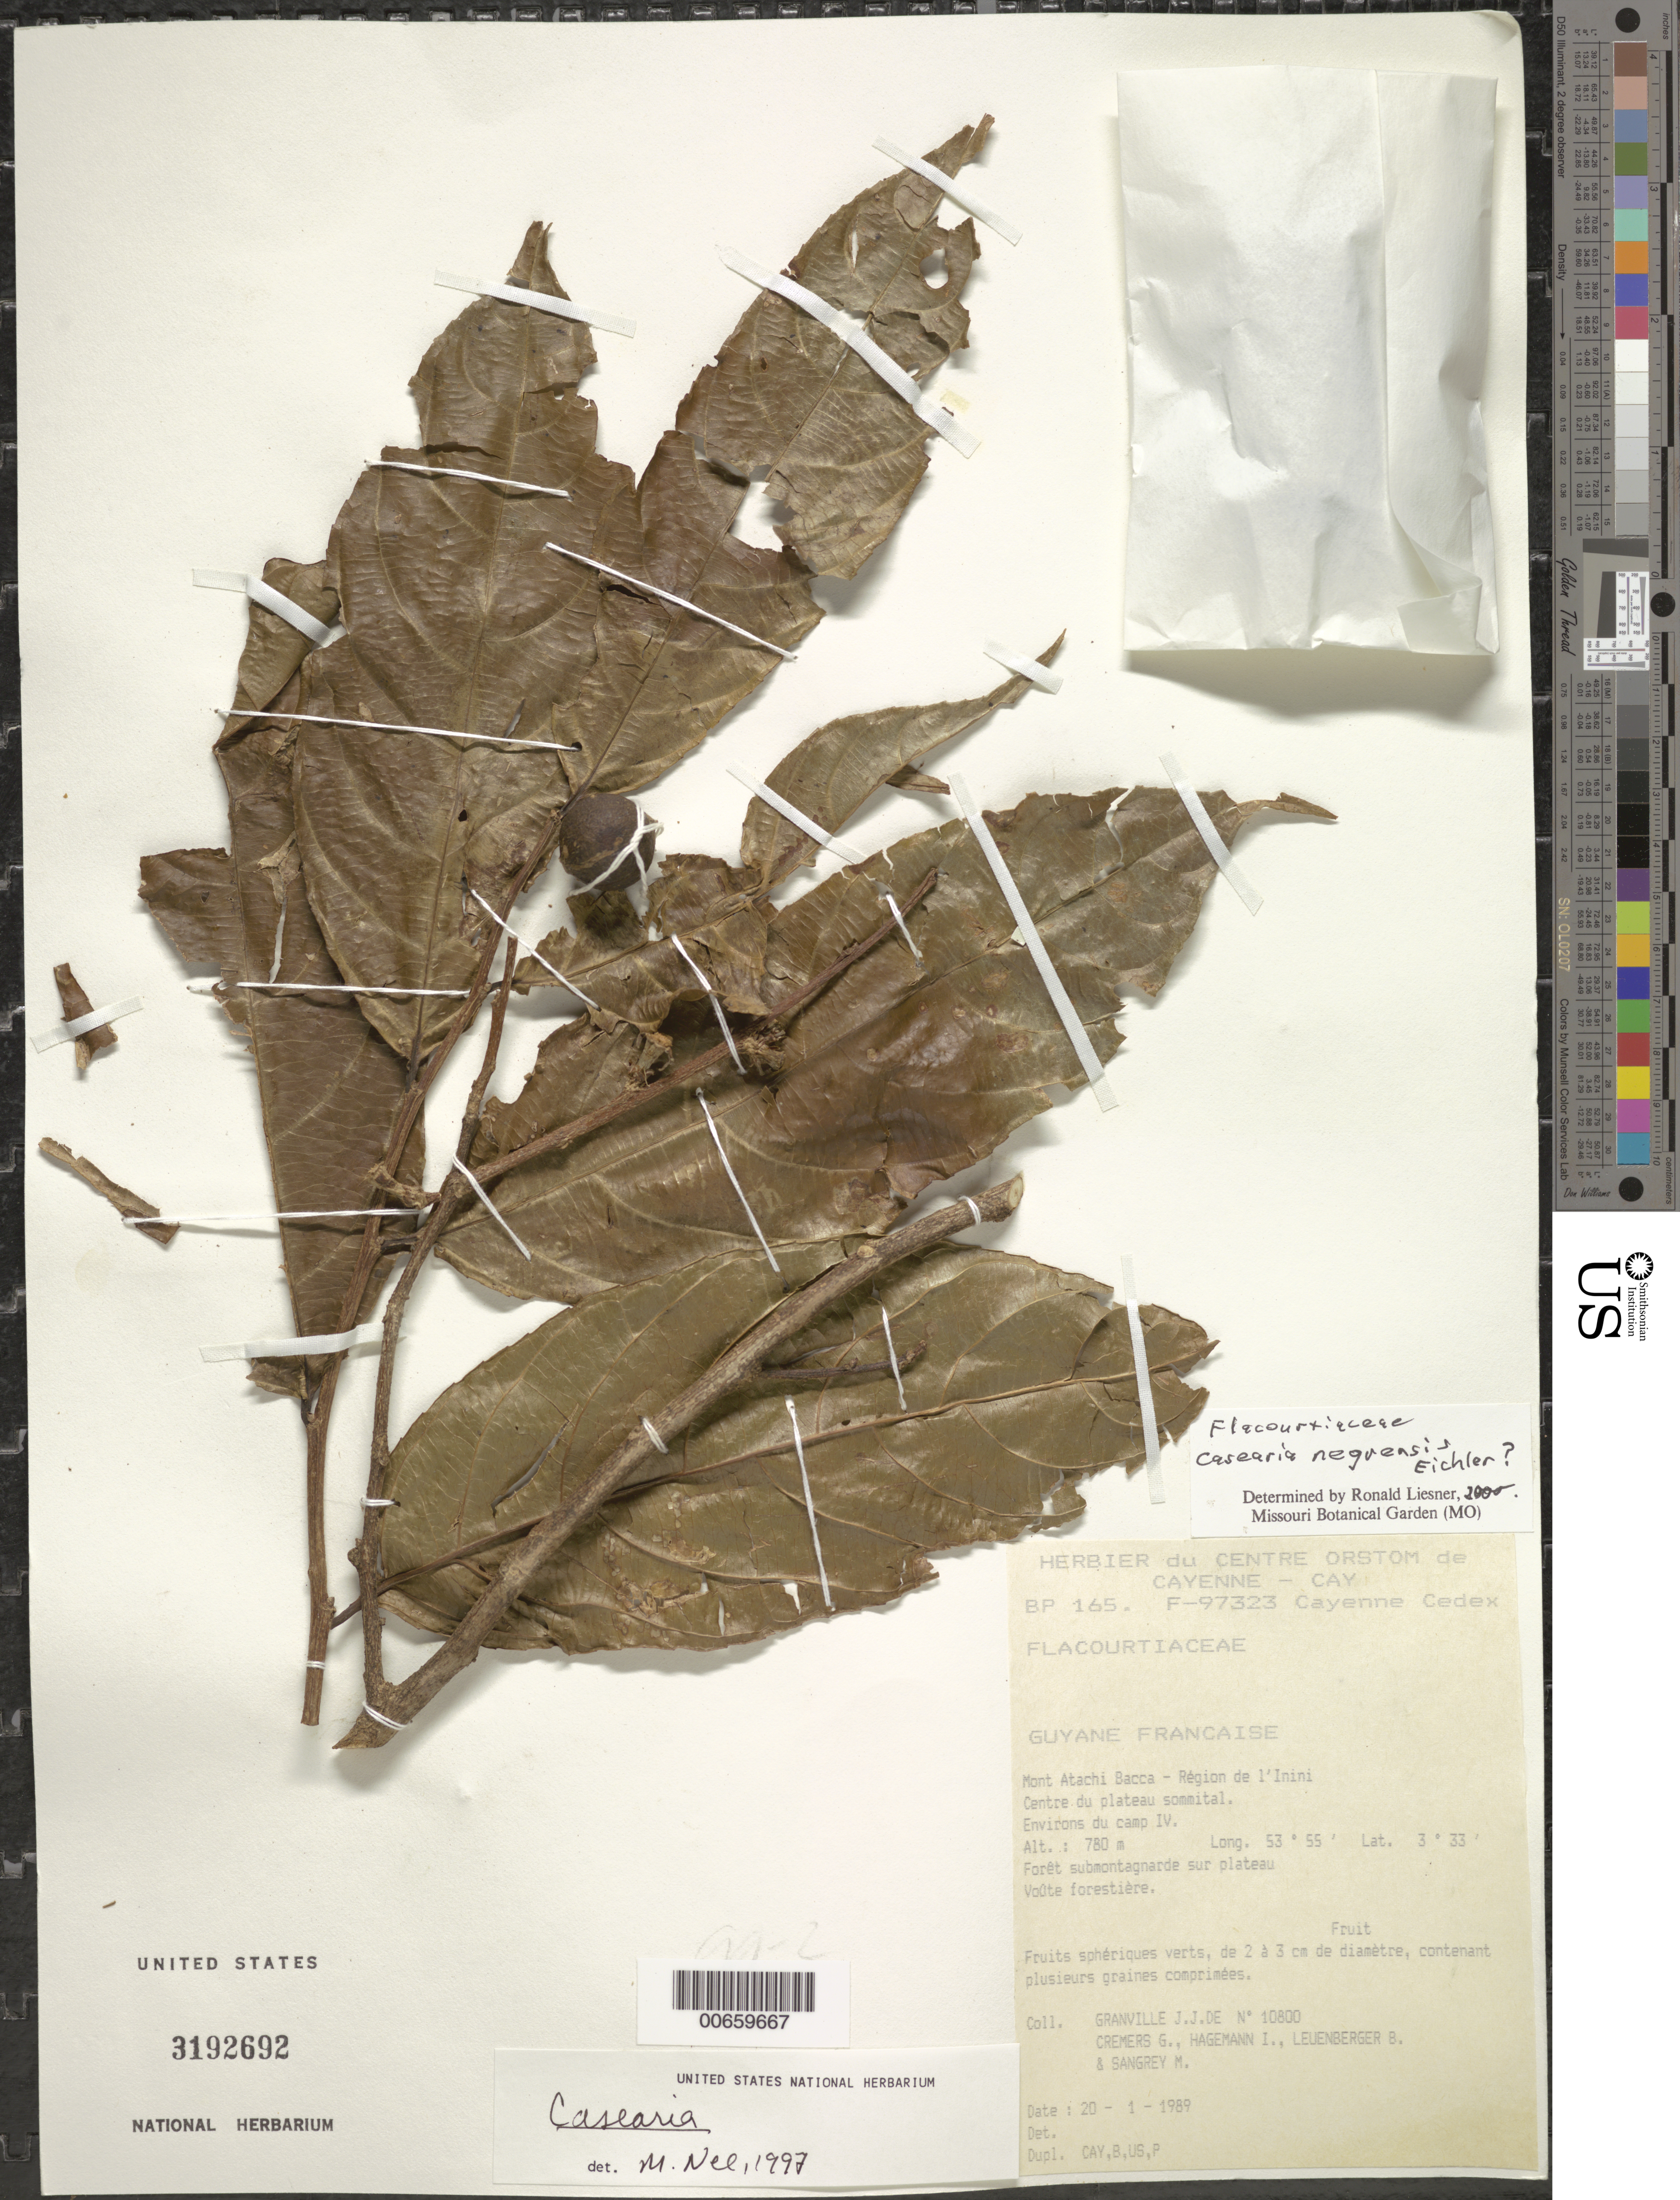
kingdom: Plantae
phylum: Tracheophyta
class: Magnoliopsida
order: Malpighiales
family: Salicaceae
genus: Casearia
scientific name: Casearia negrensis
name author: Eichler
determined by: Liesner, R. L.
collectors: J.-J. de Granville, G. Cremers, J. Hagemann, B. E. Leuenberger & M. S. Sangrey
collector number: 10800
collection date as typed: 20-Jan-89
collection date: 1989-01-20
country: French Guiana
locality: Mont Atachi Bacca, région de l'Inini. Centre du plateau sommital. Environs du camp IV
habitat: Forêt submontagnarde sur plateau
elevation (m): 780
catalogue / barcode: US 3192692